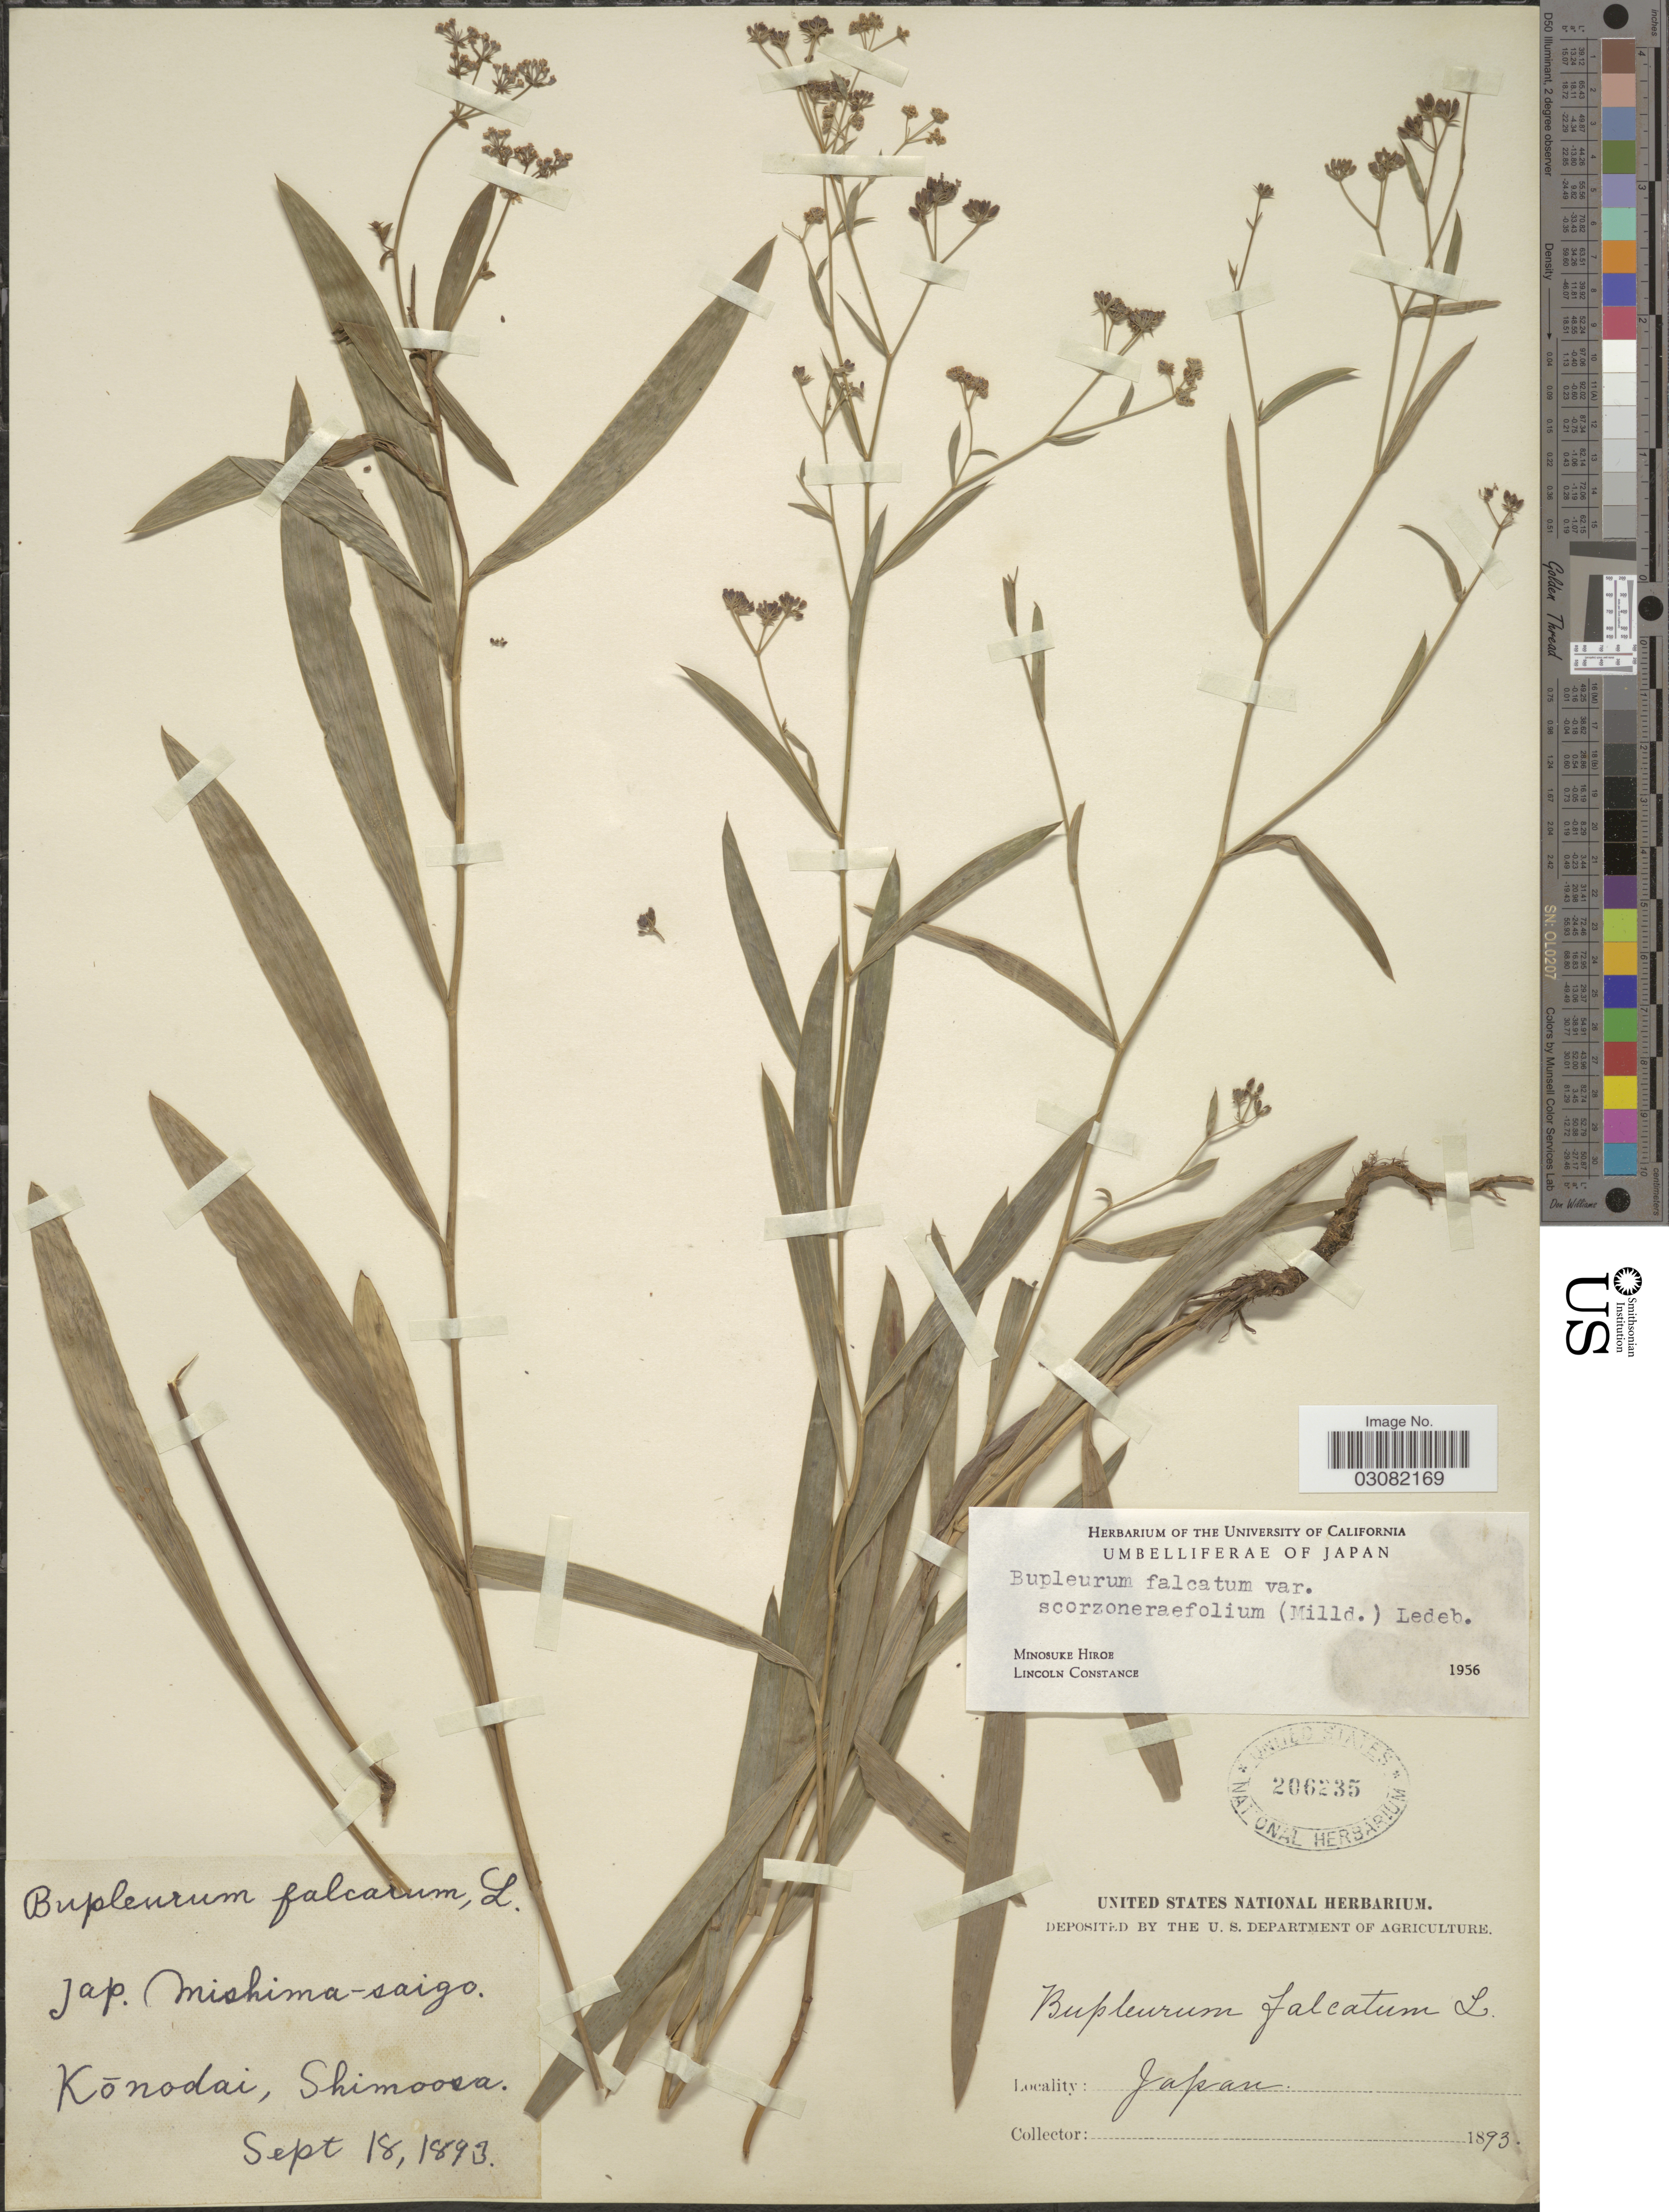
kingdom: Plantae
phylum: Tracheophyta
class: Magnoliopsida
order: Apiales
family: Apiaceae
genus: Bupleurum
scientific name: Bupleurum falcatum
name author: L.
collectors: ex herb. United States National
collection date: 1893-09-18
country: Japan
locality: Konodai, Shimoosa.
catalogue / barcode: US 206235